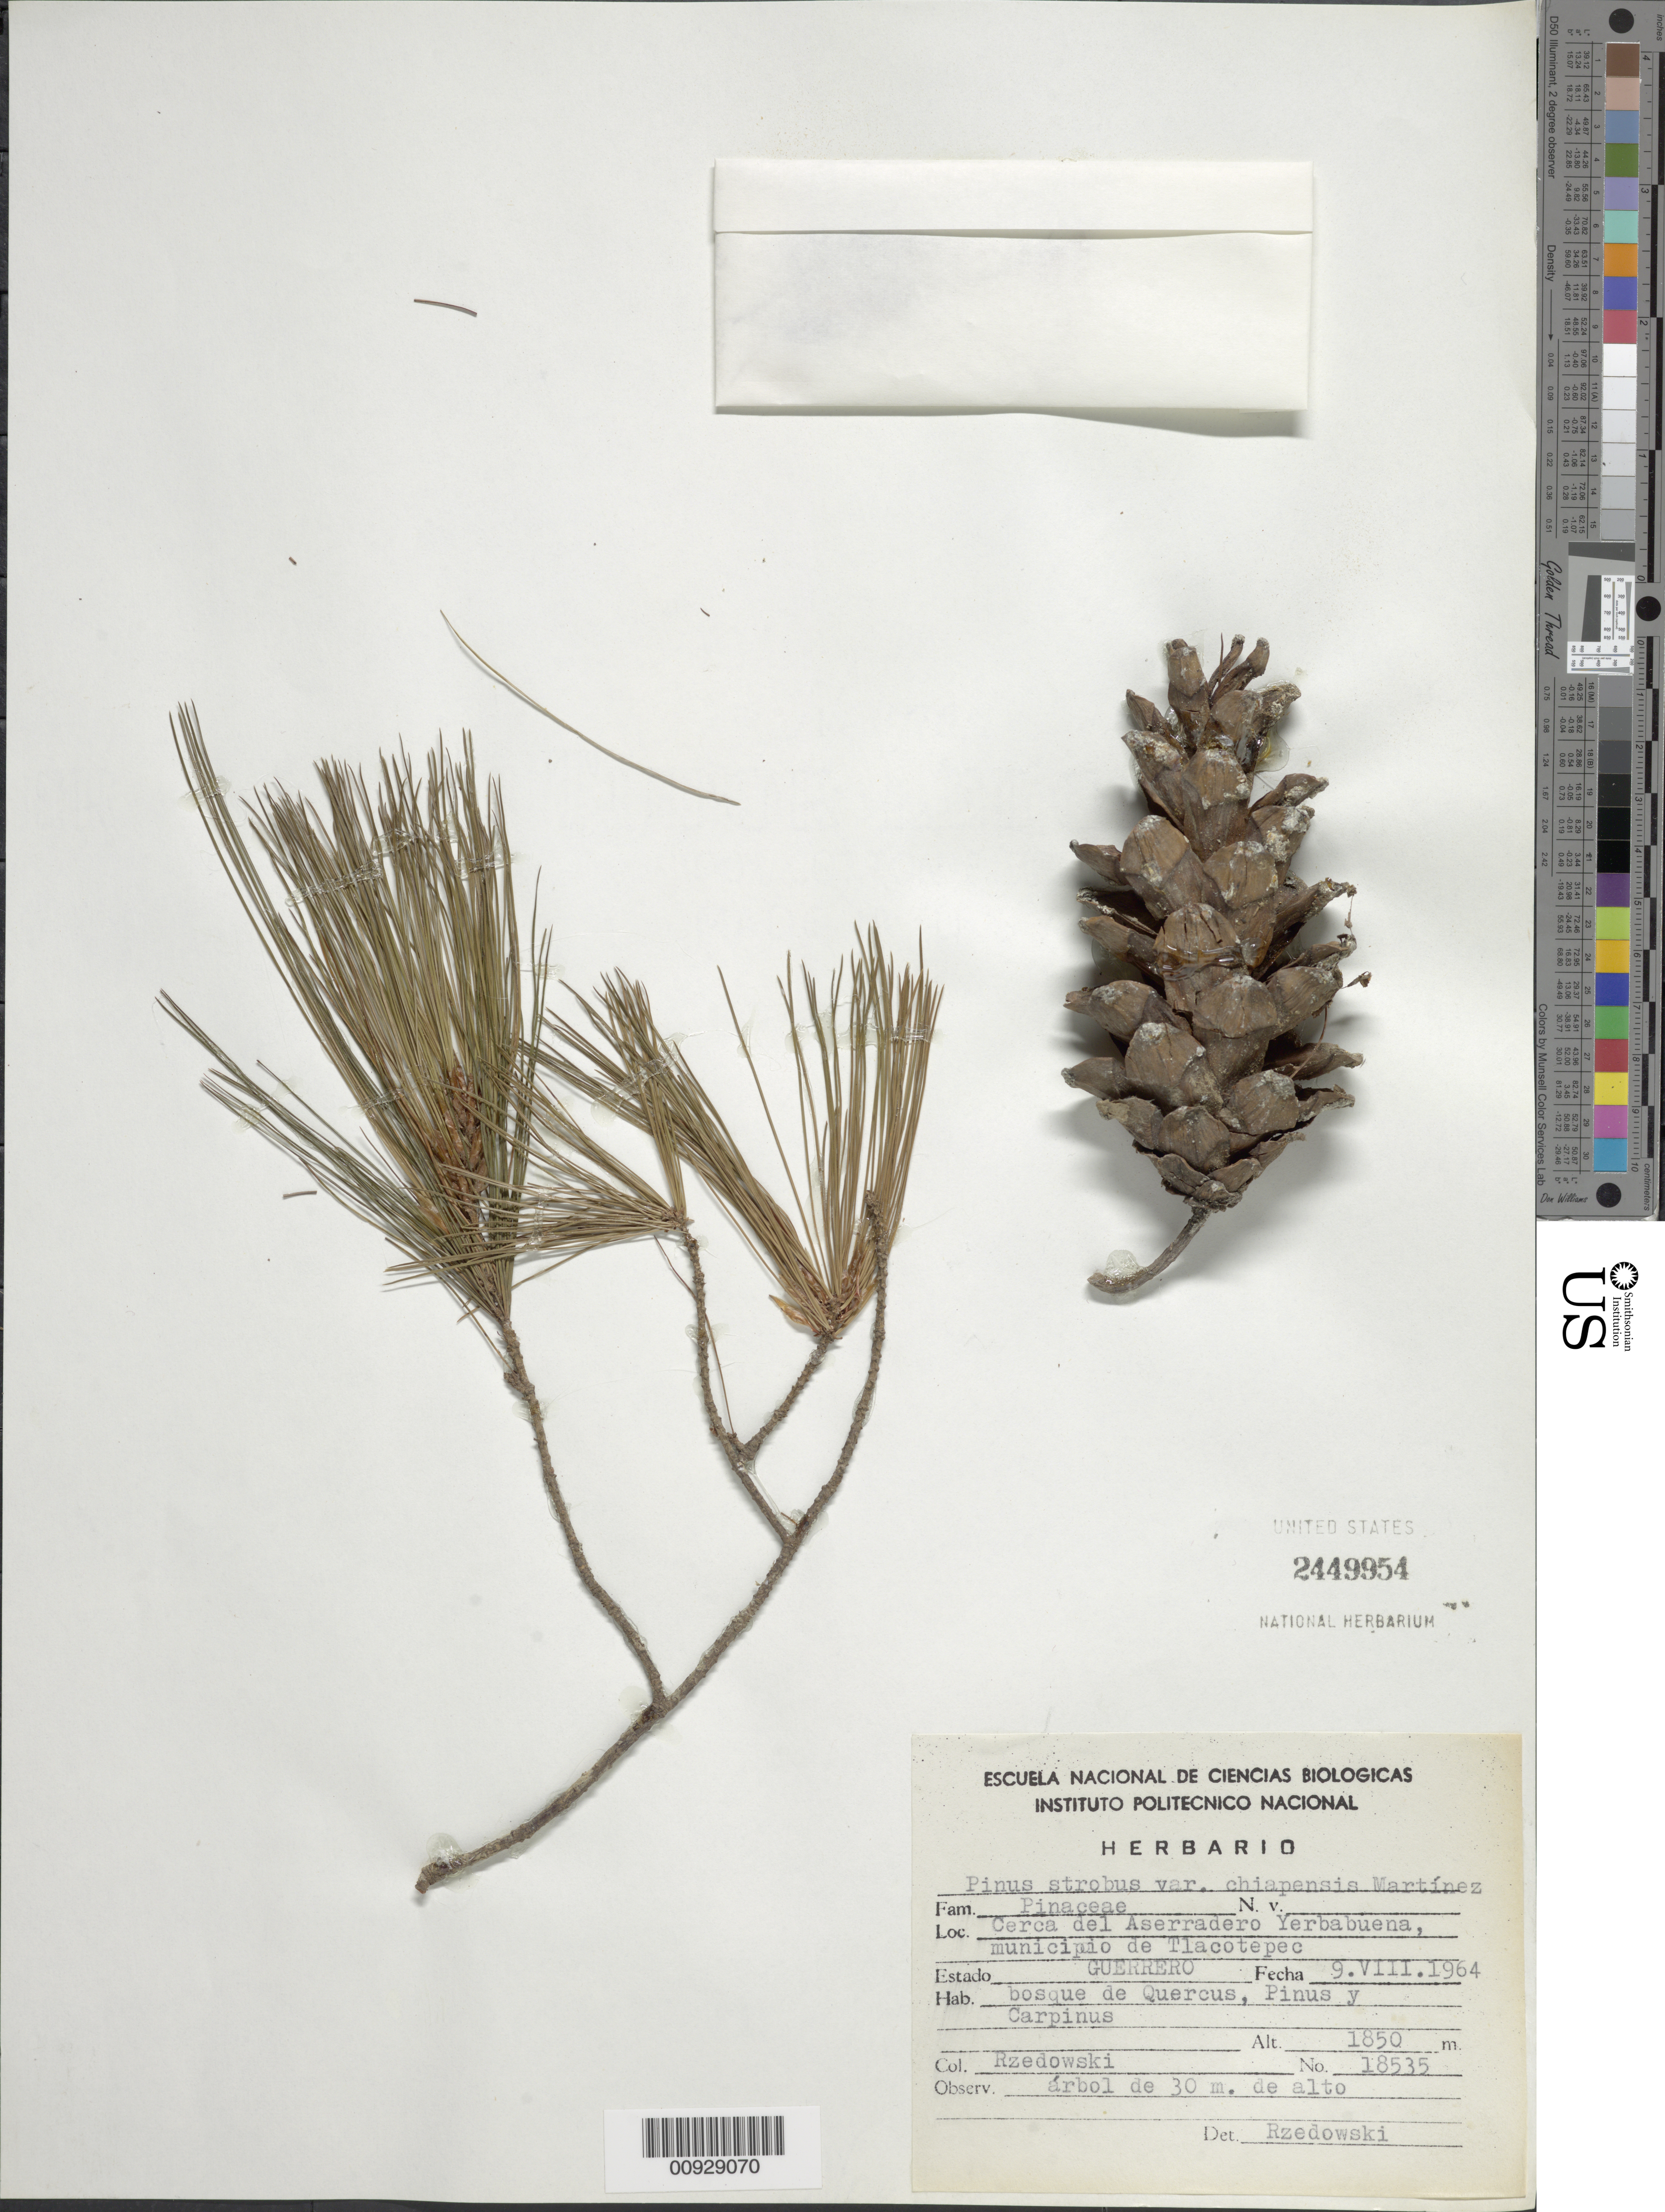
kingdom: Plantae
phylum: Tracheophyta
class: Pinopsida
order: Pinales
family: Pinaceae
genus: Pinus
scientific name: Pinus chiapensis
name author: (Martínez) Andrésen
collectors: J. Rzedowski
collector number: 18535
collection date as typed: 09 Aug 1964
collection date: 1964-08-09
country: Mexico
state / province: Guerrero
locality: Cerca de Aserradero Yerbabuena, municipio de Tlacotepec.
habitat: Bosque de Quercus, Pinus y Carpinus.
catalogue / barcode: US 2449954